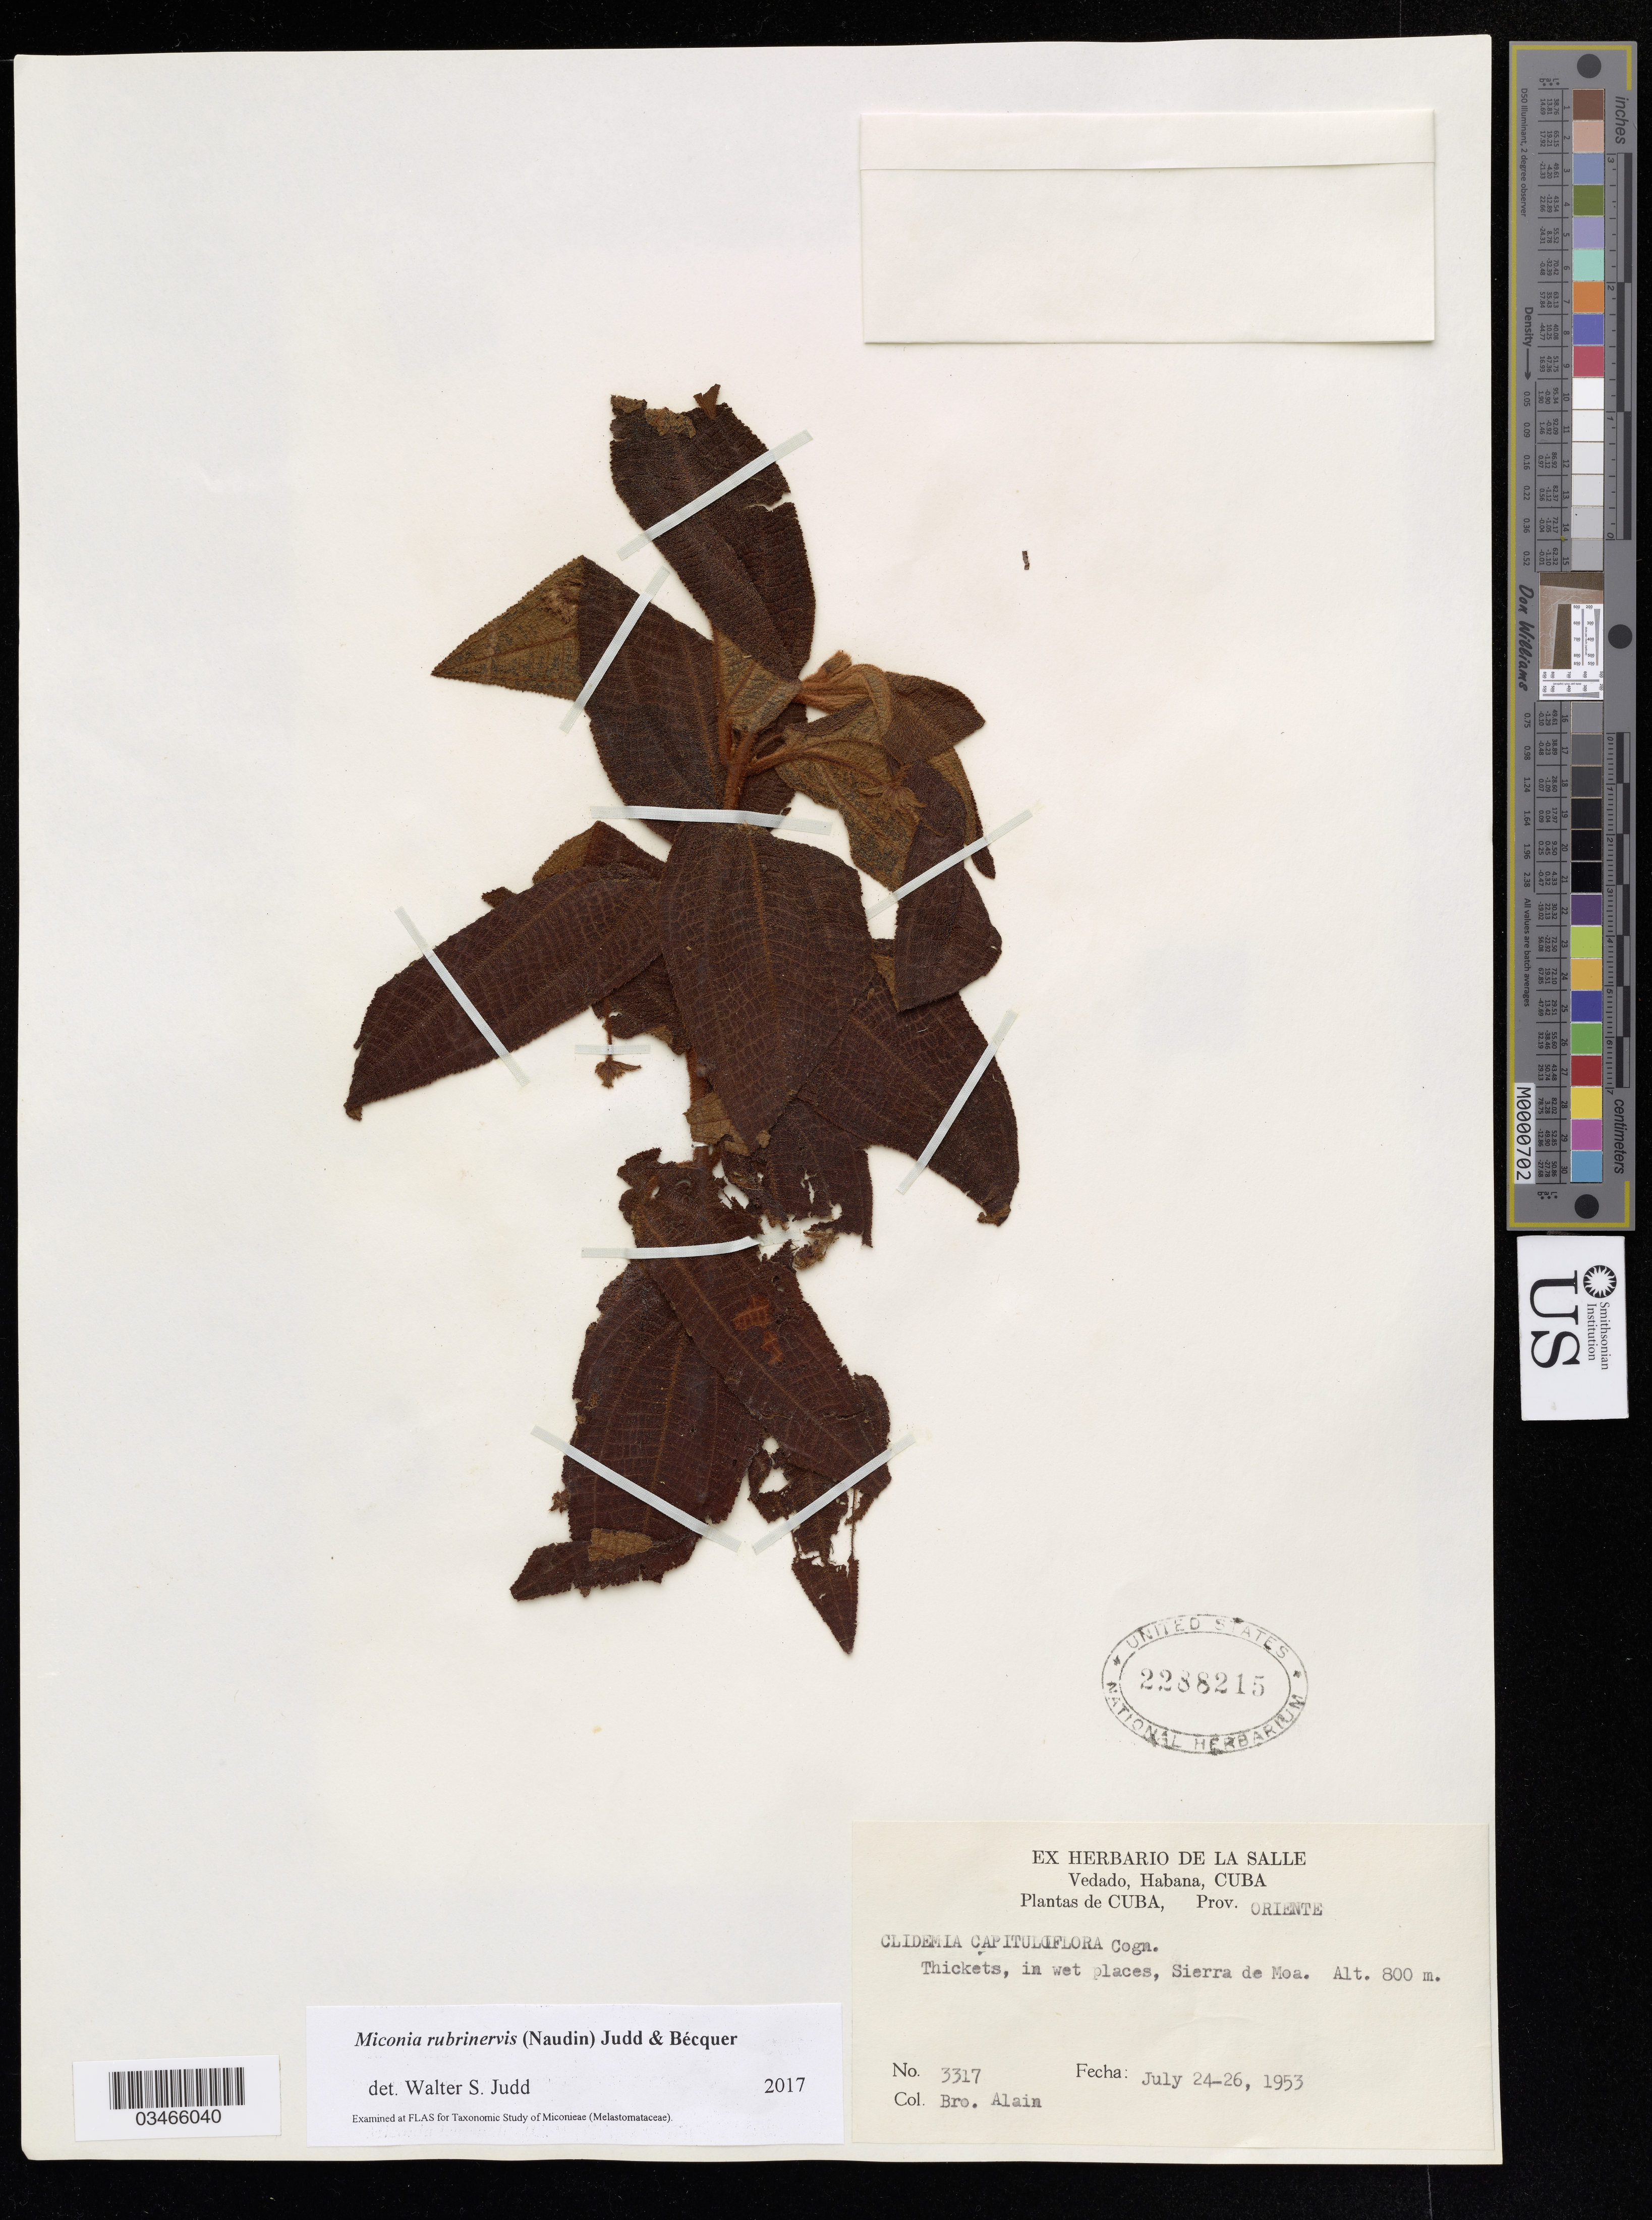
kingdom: Plantae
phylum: Tracheophyta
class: Magnoliopsida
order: Myrtales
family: Melastomataceae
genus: Miconia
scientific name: Miconia rubrinervis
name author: (Naudin) Judd & Bécquer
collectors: Alain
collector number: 3317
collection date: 1953-07-24/1953-07-26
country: Cuba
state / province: Oriente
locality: Sierra de Moa.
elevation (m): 800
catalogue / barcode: US 2288215